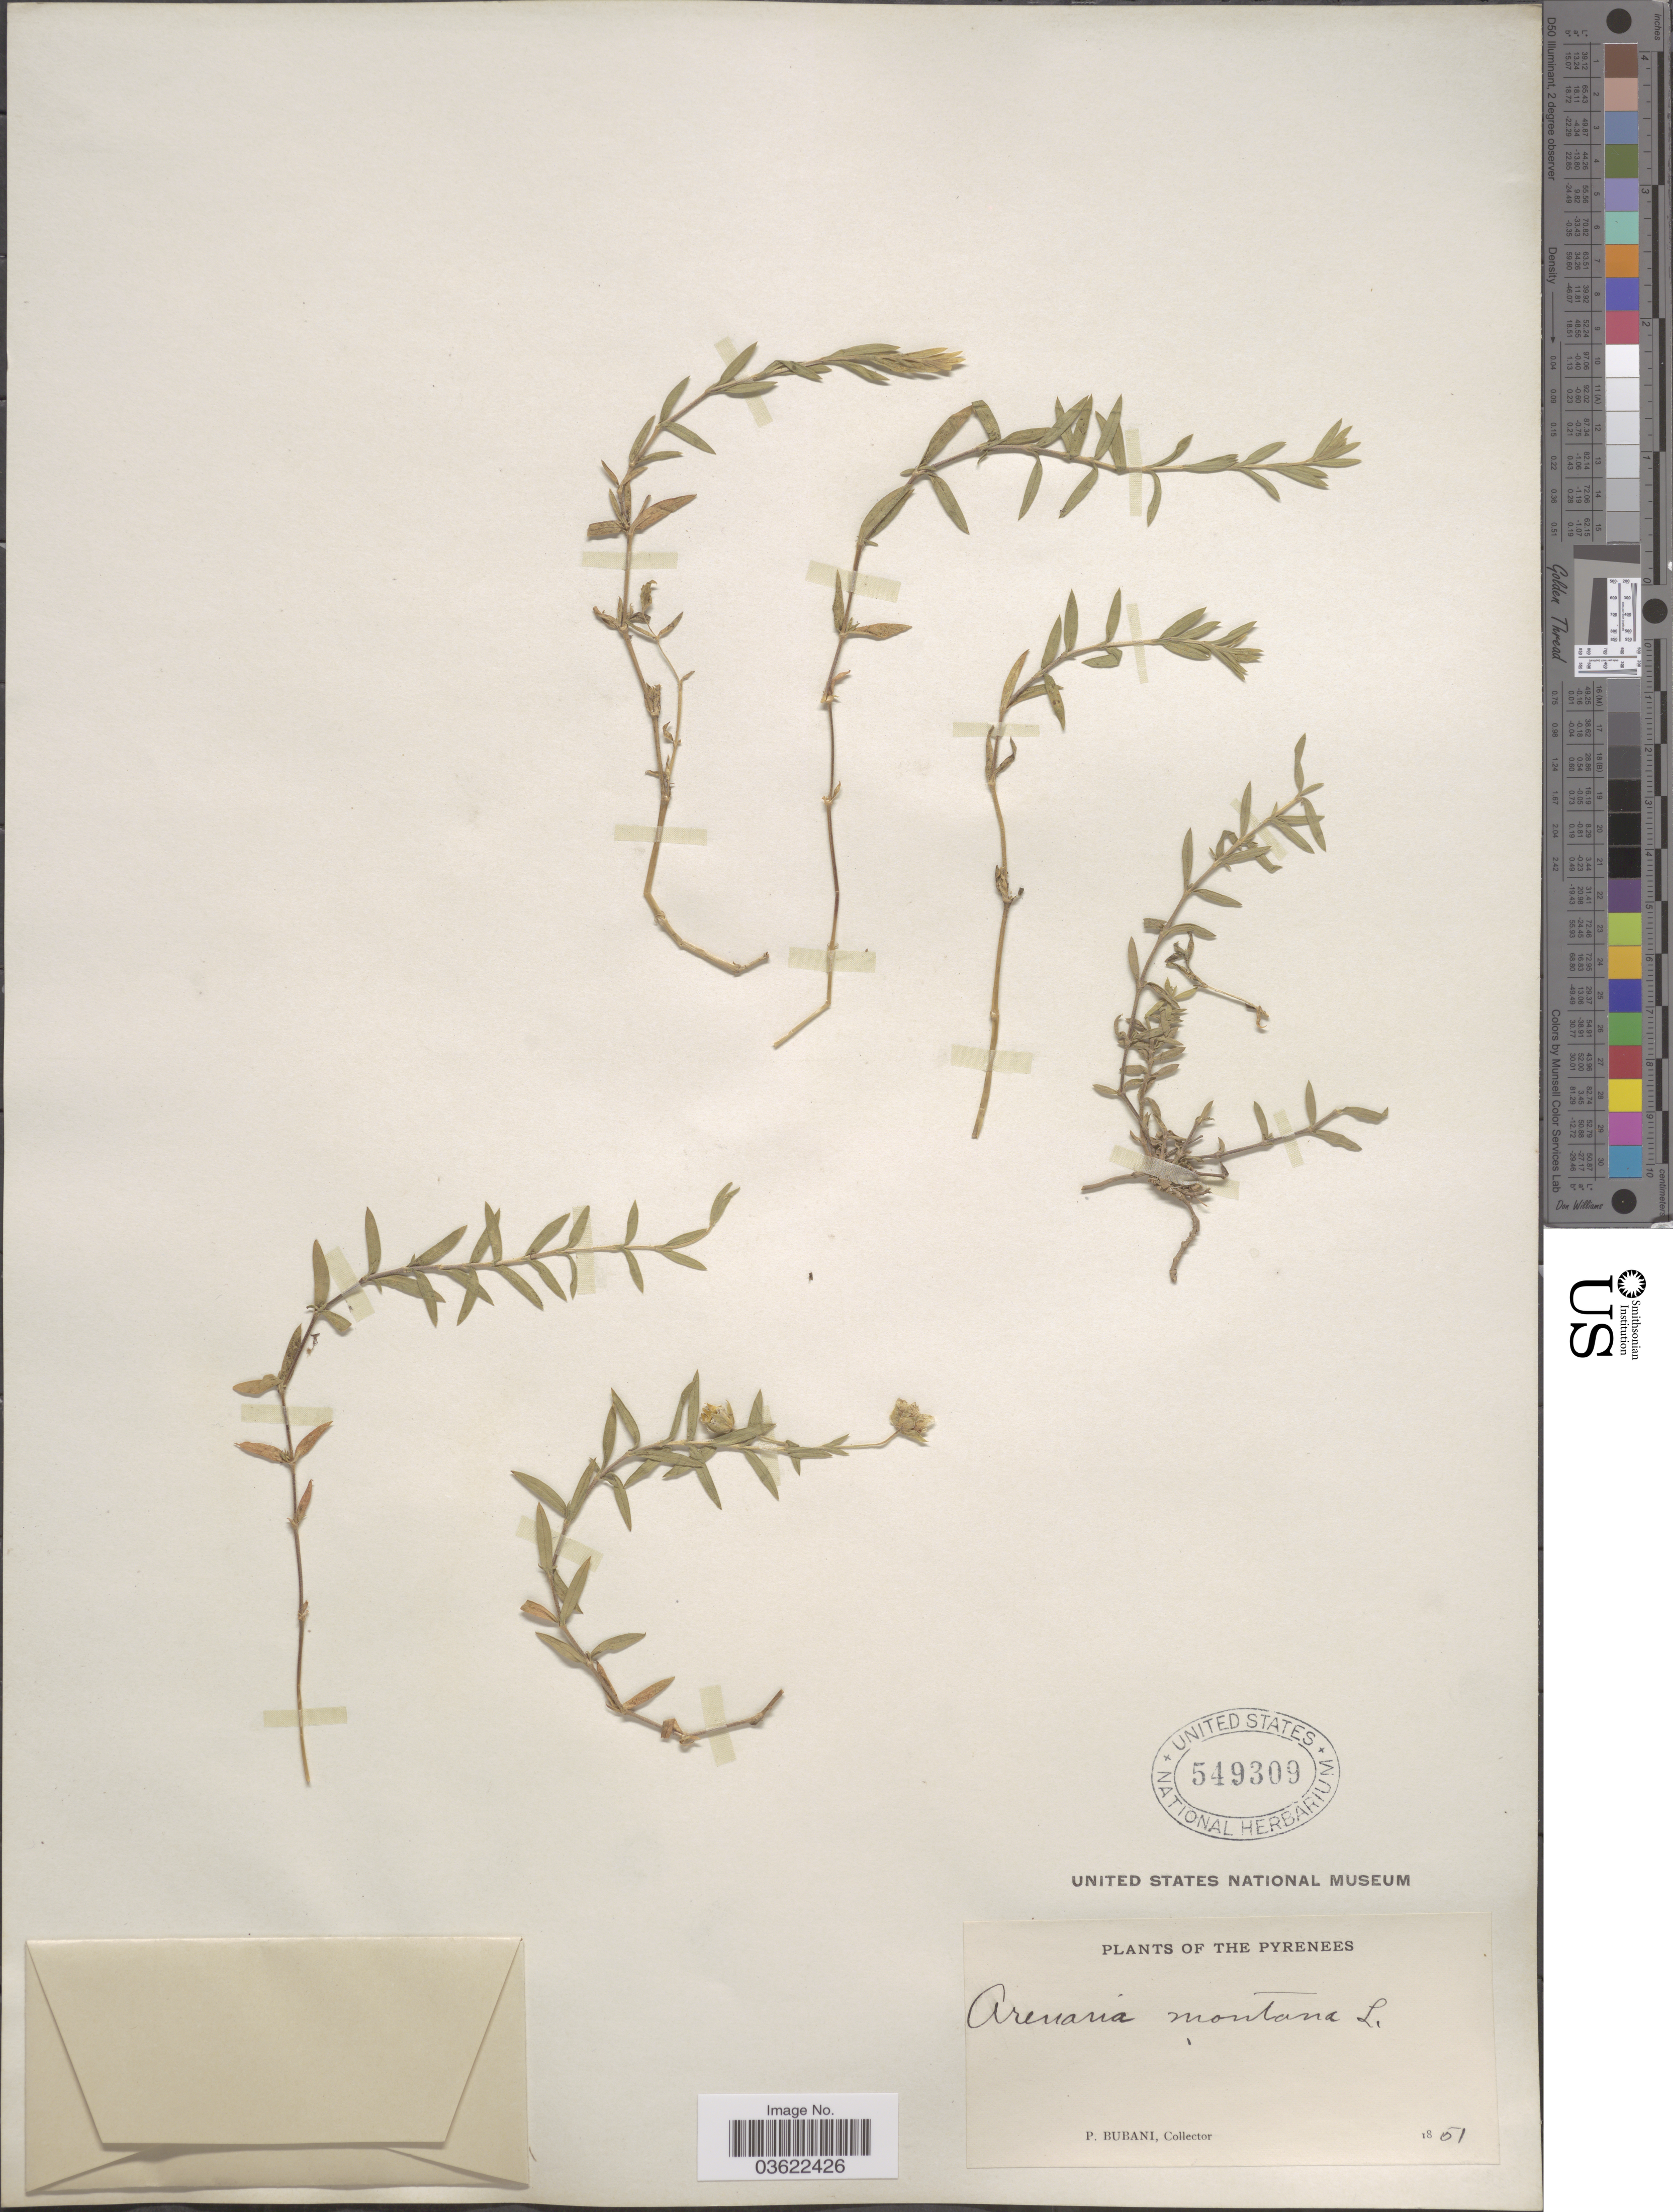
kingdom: Plantae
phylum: Tracheophyta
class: Magnoliopsida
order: Caryophyllales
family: Caryophyllaceae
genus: Arenaria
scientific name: Arenaria montana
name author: L.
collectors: P. Bubani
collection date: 1851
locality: The Pyrenees.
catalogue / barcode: US 549309